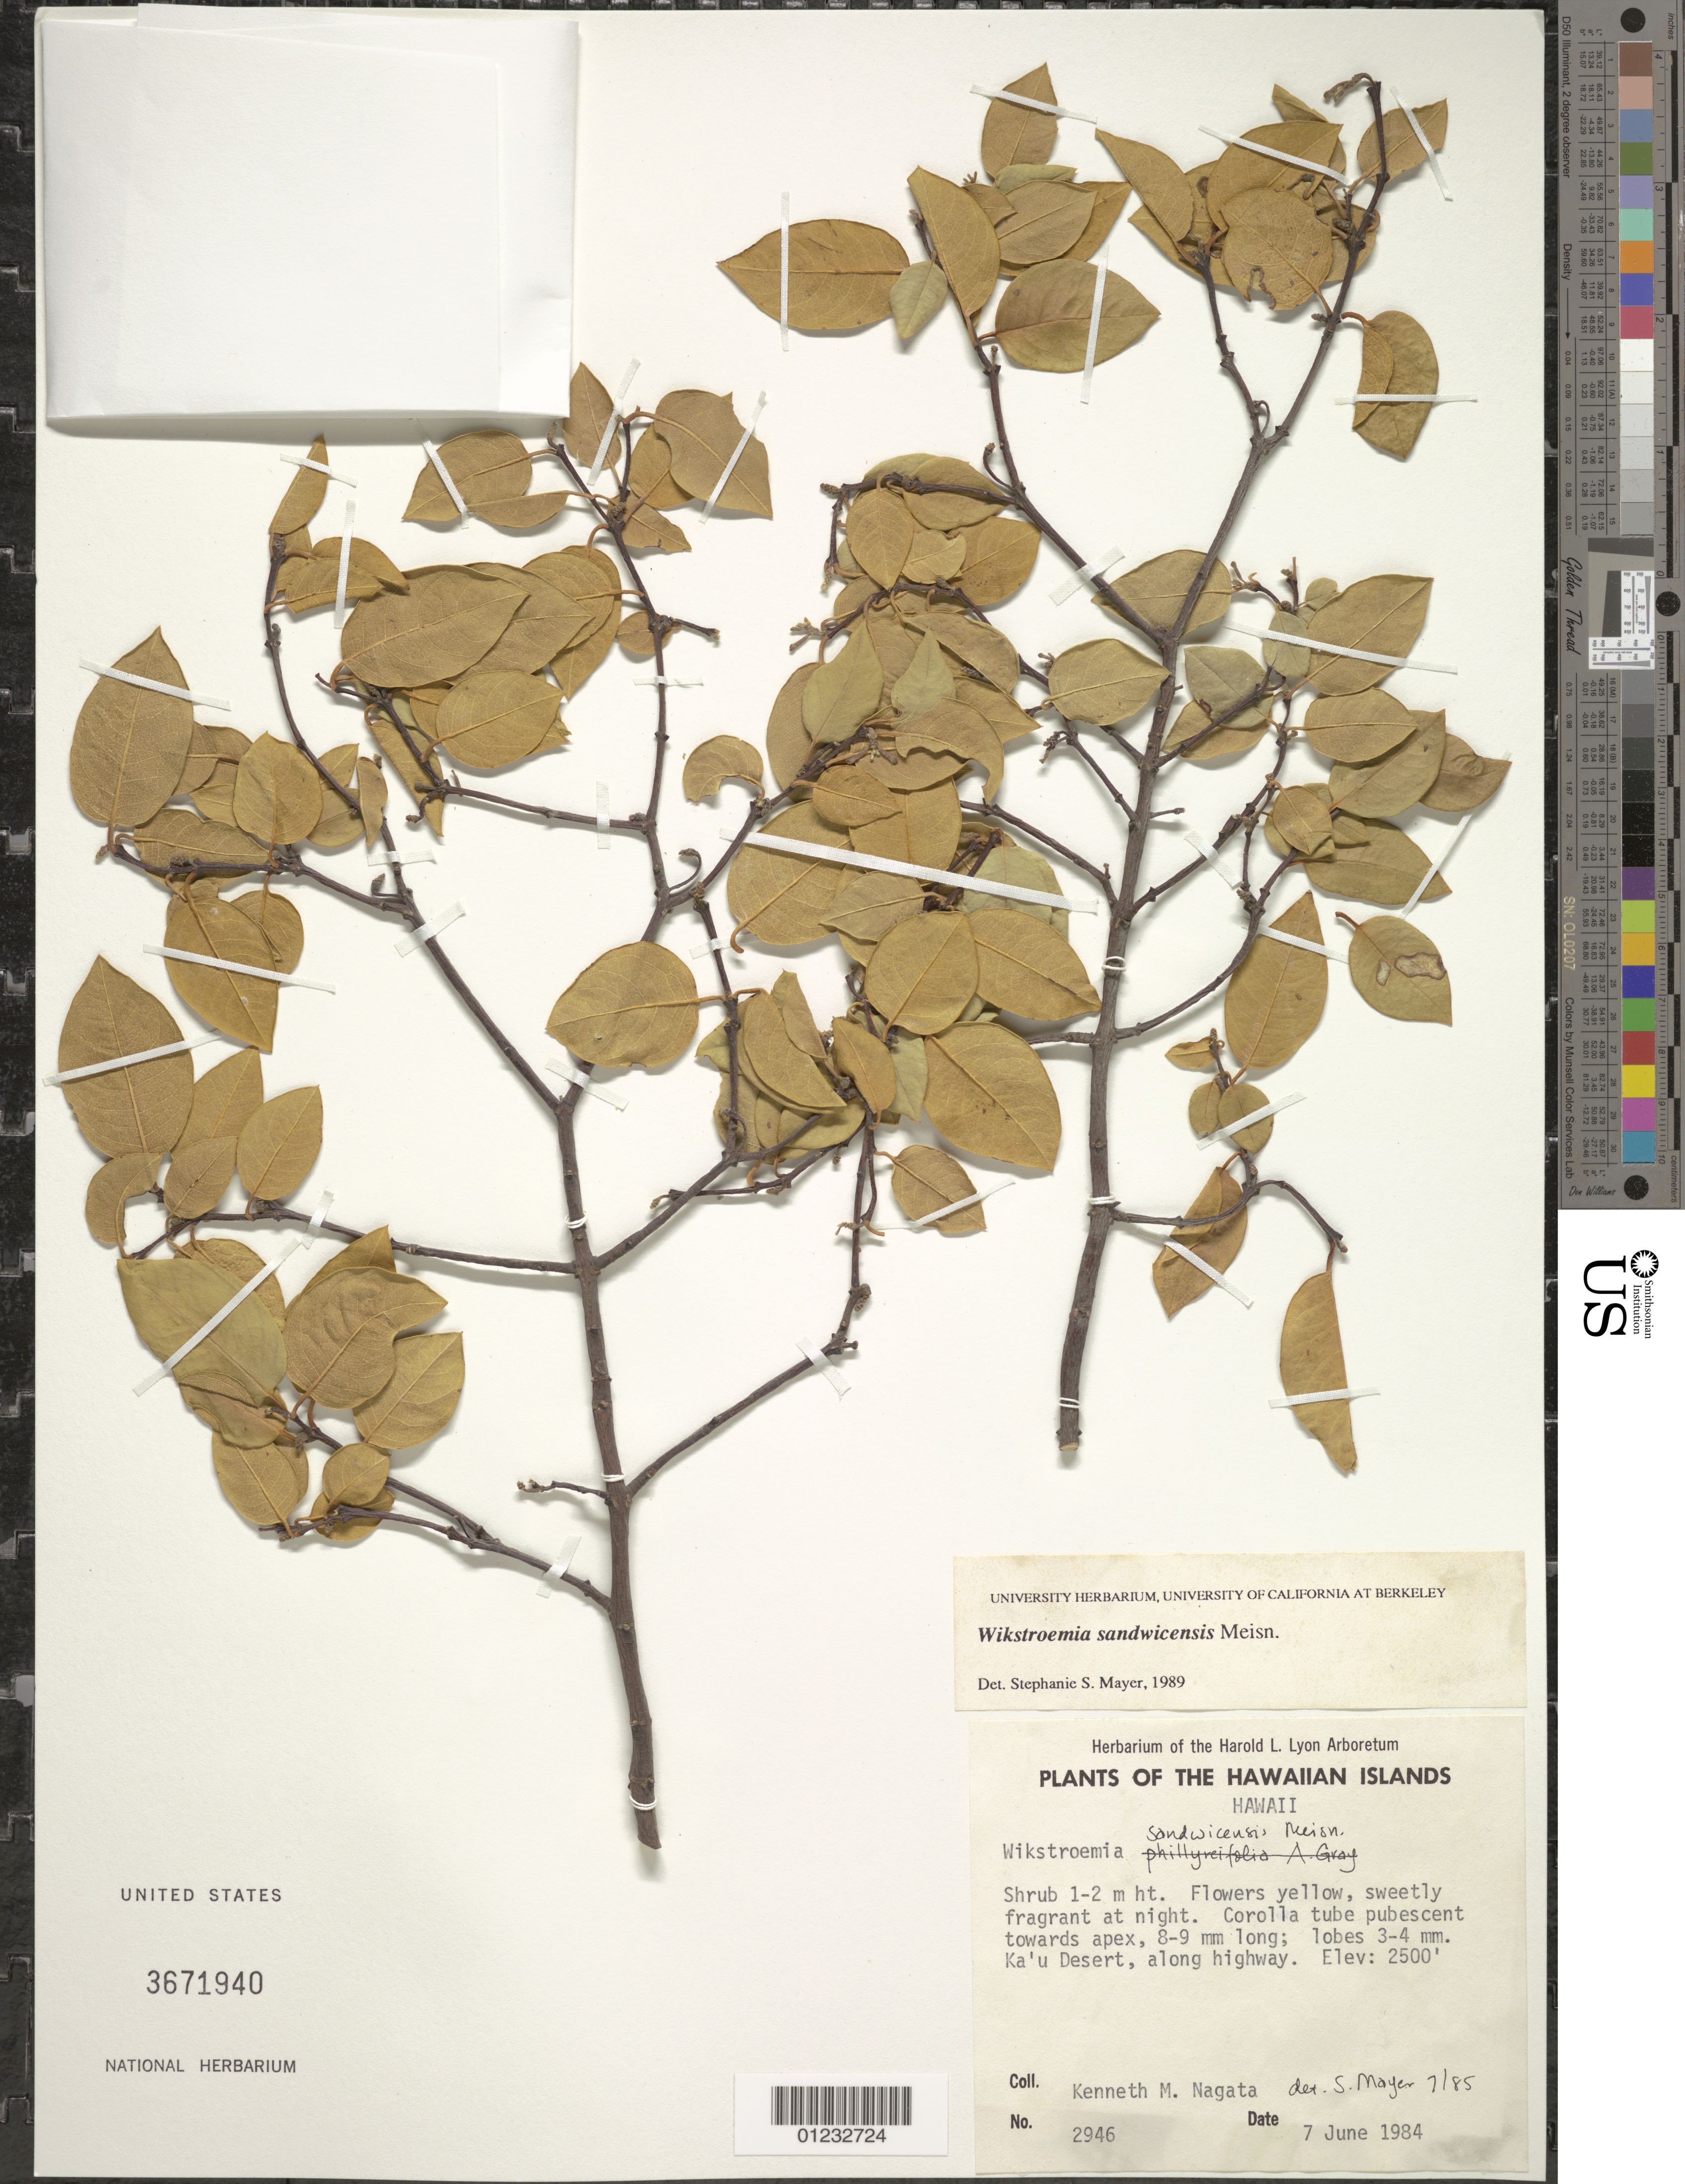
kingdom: Plantae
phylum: Tracheophyta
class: Magnoliopsida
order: Malvales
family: Thymelaeaceae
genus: Wikstroemia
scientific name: Wikstroemia sandwicensis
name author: Meisn.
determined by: Mayer, S. S.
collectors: K. Nagata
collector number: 2946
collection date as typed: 07 Jun 1984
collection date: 1984-06-07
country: United States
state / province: Hawaii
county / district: Hawaii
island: Hawaii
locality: Ka'u Desert, along highway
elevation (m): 762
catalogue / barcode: US 3671940